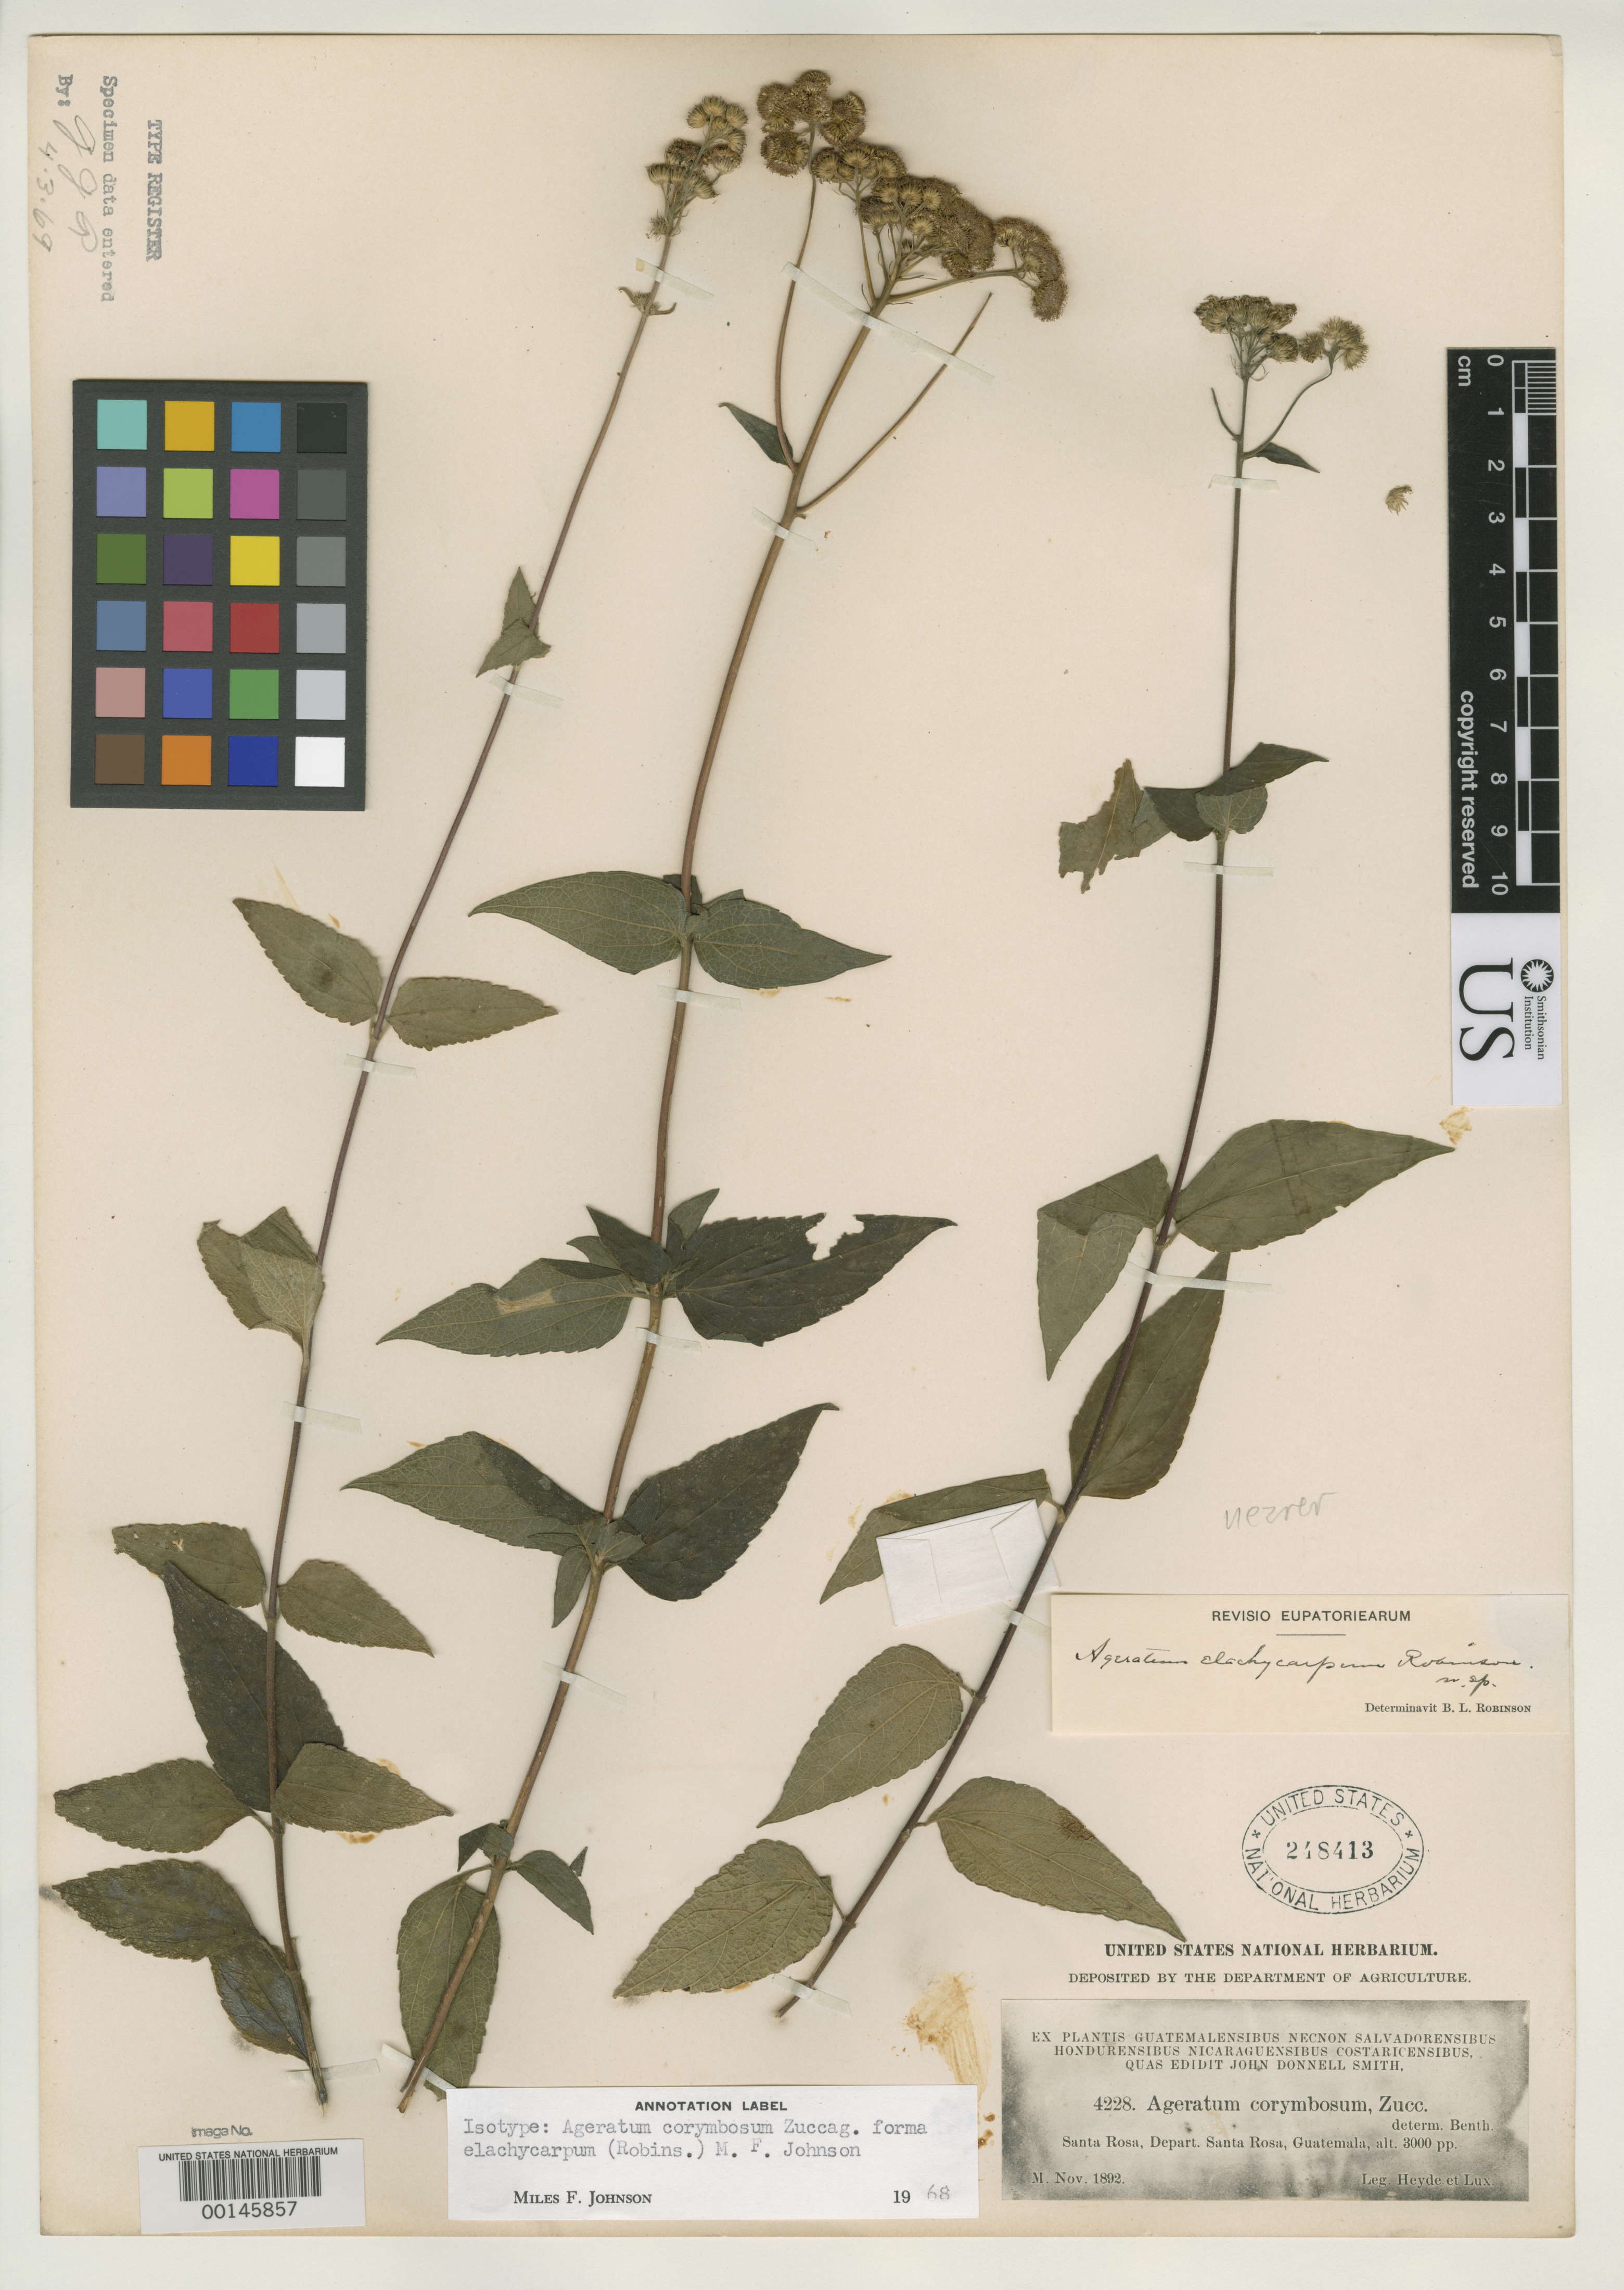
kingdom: Plantae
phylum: Tracheophyta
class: Magnoliopsida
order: Asterales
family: Asteraceae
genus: Ageratum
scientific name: Ageratum elachycarpum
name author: B.L. Rob.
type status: Isotype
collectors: E. T. Heyde & E. Lux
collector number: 4228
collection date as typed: Nov 1892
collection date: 1892-11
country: Guatemala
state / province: Santa Rosa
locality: Santa Rosa.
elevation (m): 915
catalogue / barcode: US 248413